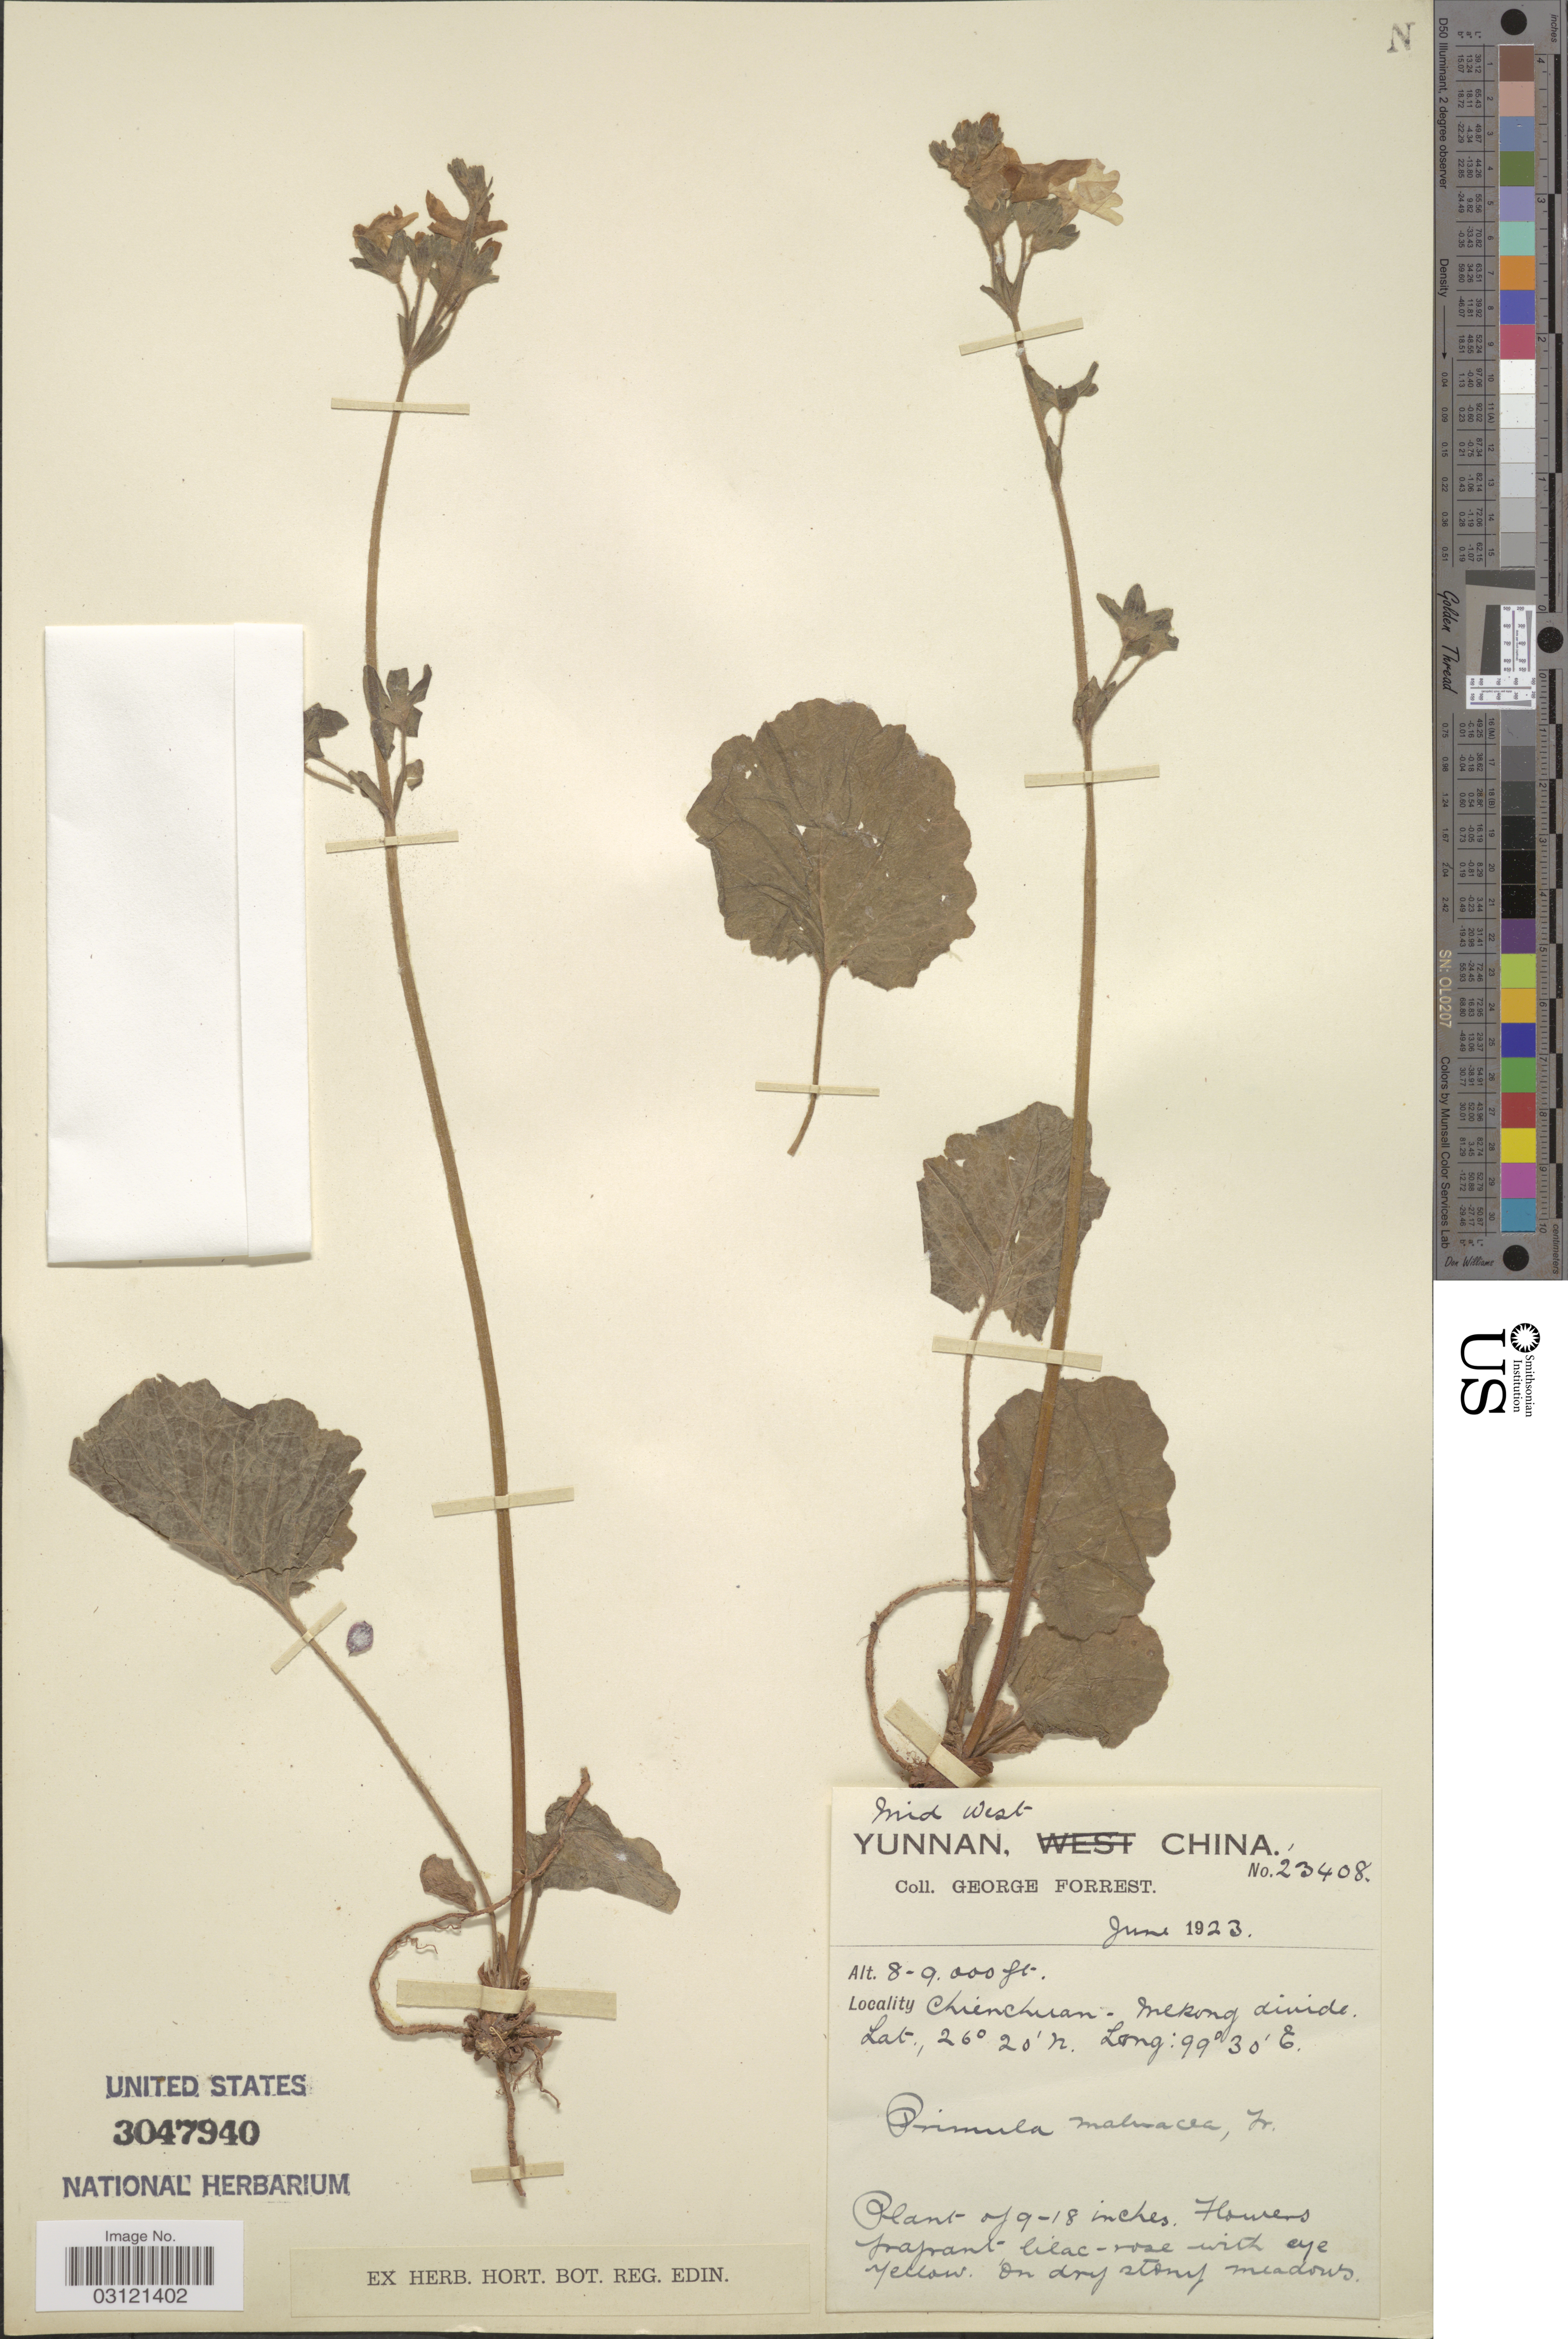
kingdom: Plantae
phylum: Tracheophyta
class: Magnoliopsida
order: Ericales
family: Primulaceae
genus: Primula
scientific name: Primula malvacea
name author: Franch.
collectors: G. Forrest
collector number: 23408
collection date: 1923-06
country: China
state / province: Yunnan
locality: Mid West Yunnan. Chienchuan - Mekong divide.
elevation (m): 2438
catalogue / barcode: US 3047940